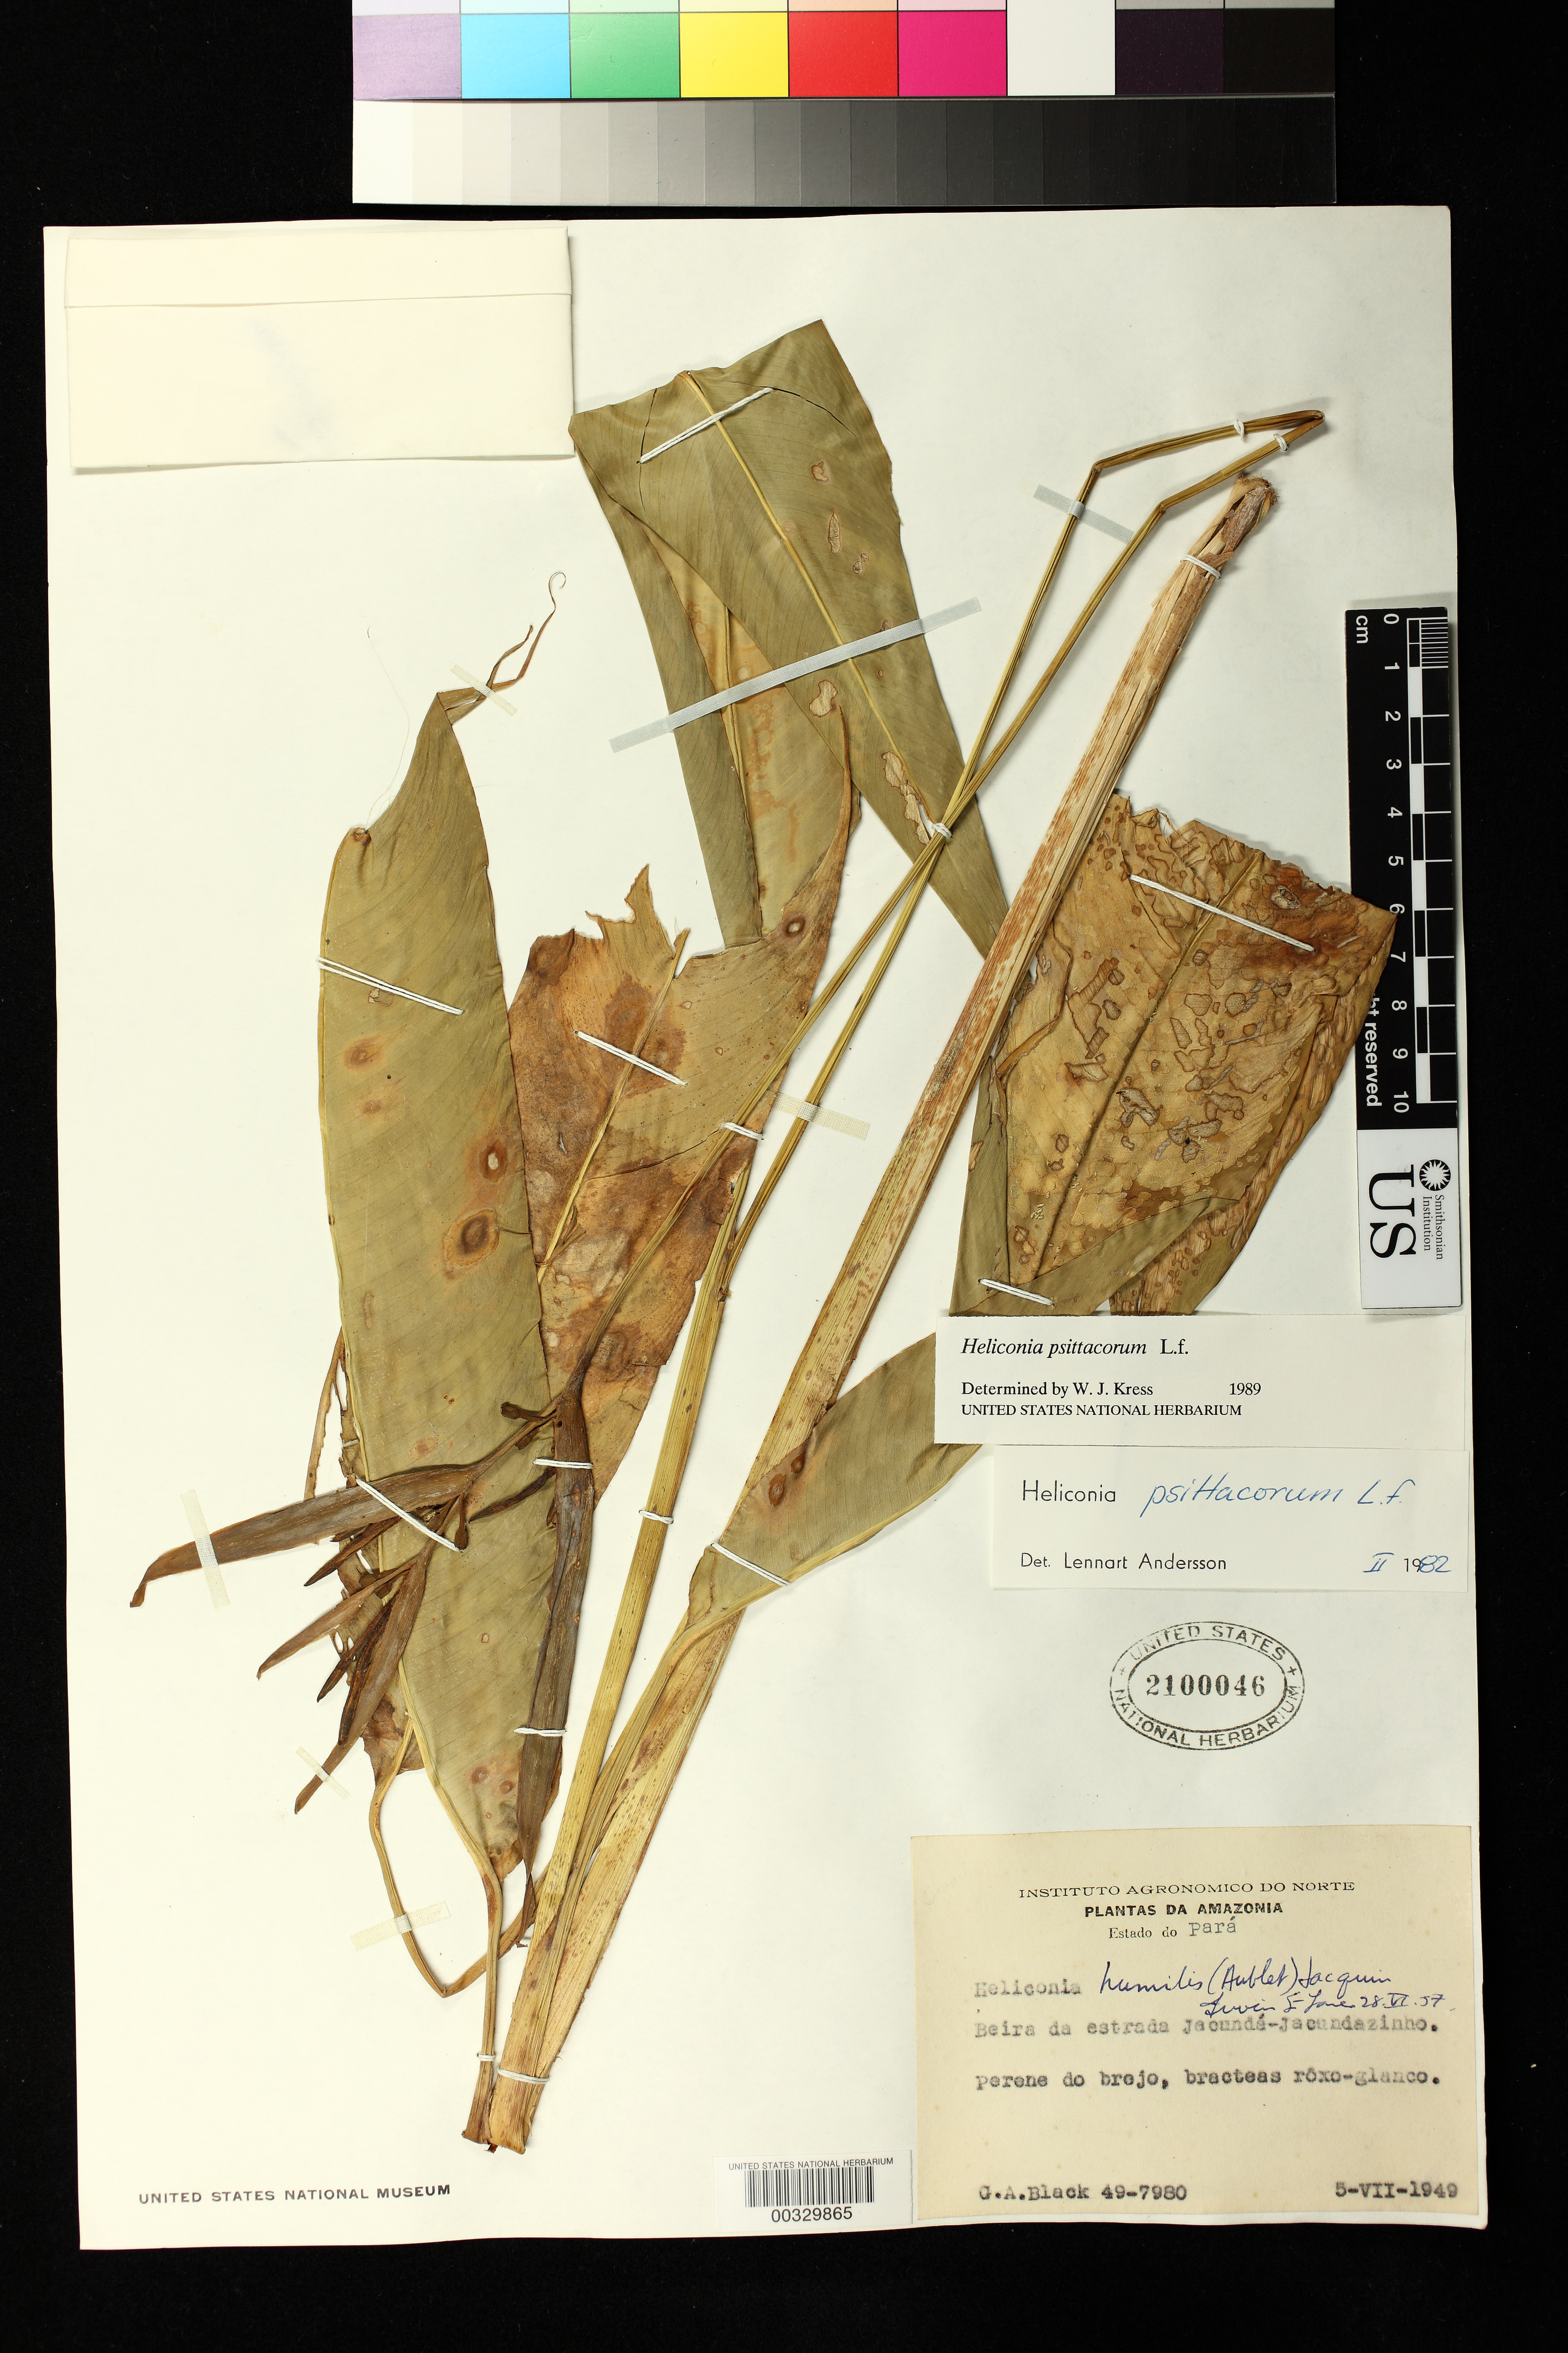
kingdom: Plantae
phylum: Tracheophyta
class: Liliopsida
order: Zingiberales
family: Heliconiaceae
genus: Heliconia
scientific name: Heliconia psittacorum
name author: L. f.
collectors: G. A. Black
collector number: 49-7980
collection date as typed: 05 Jul 1949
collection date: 1949-07-05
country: Brazil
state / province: Pará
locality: Edge of jacunda-jacundazinho highway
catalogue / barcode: US 2100046